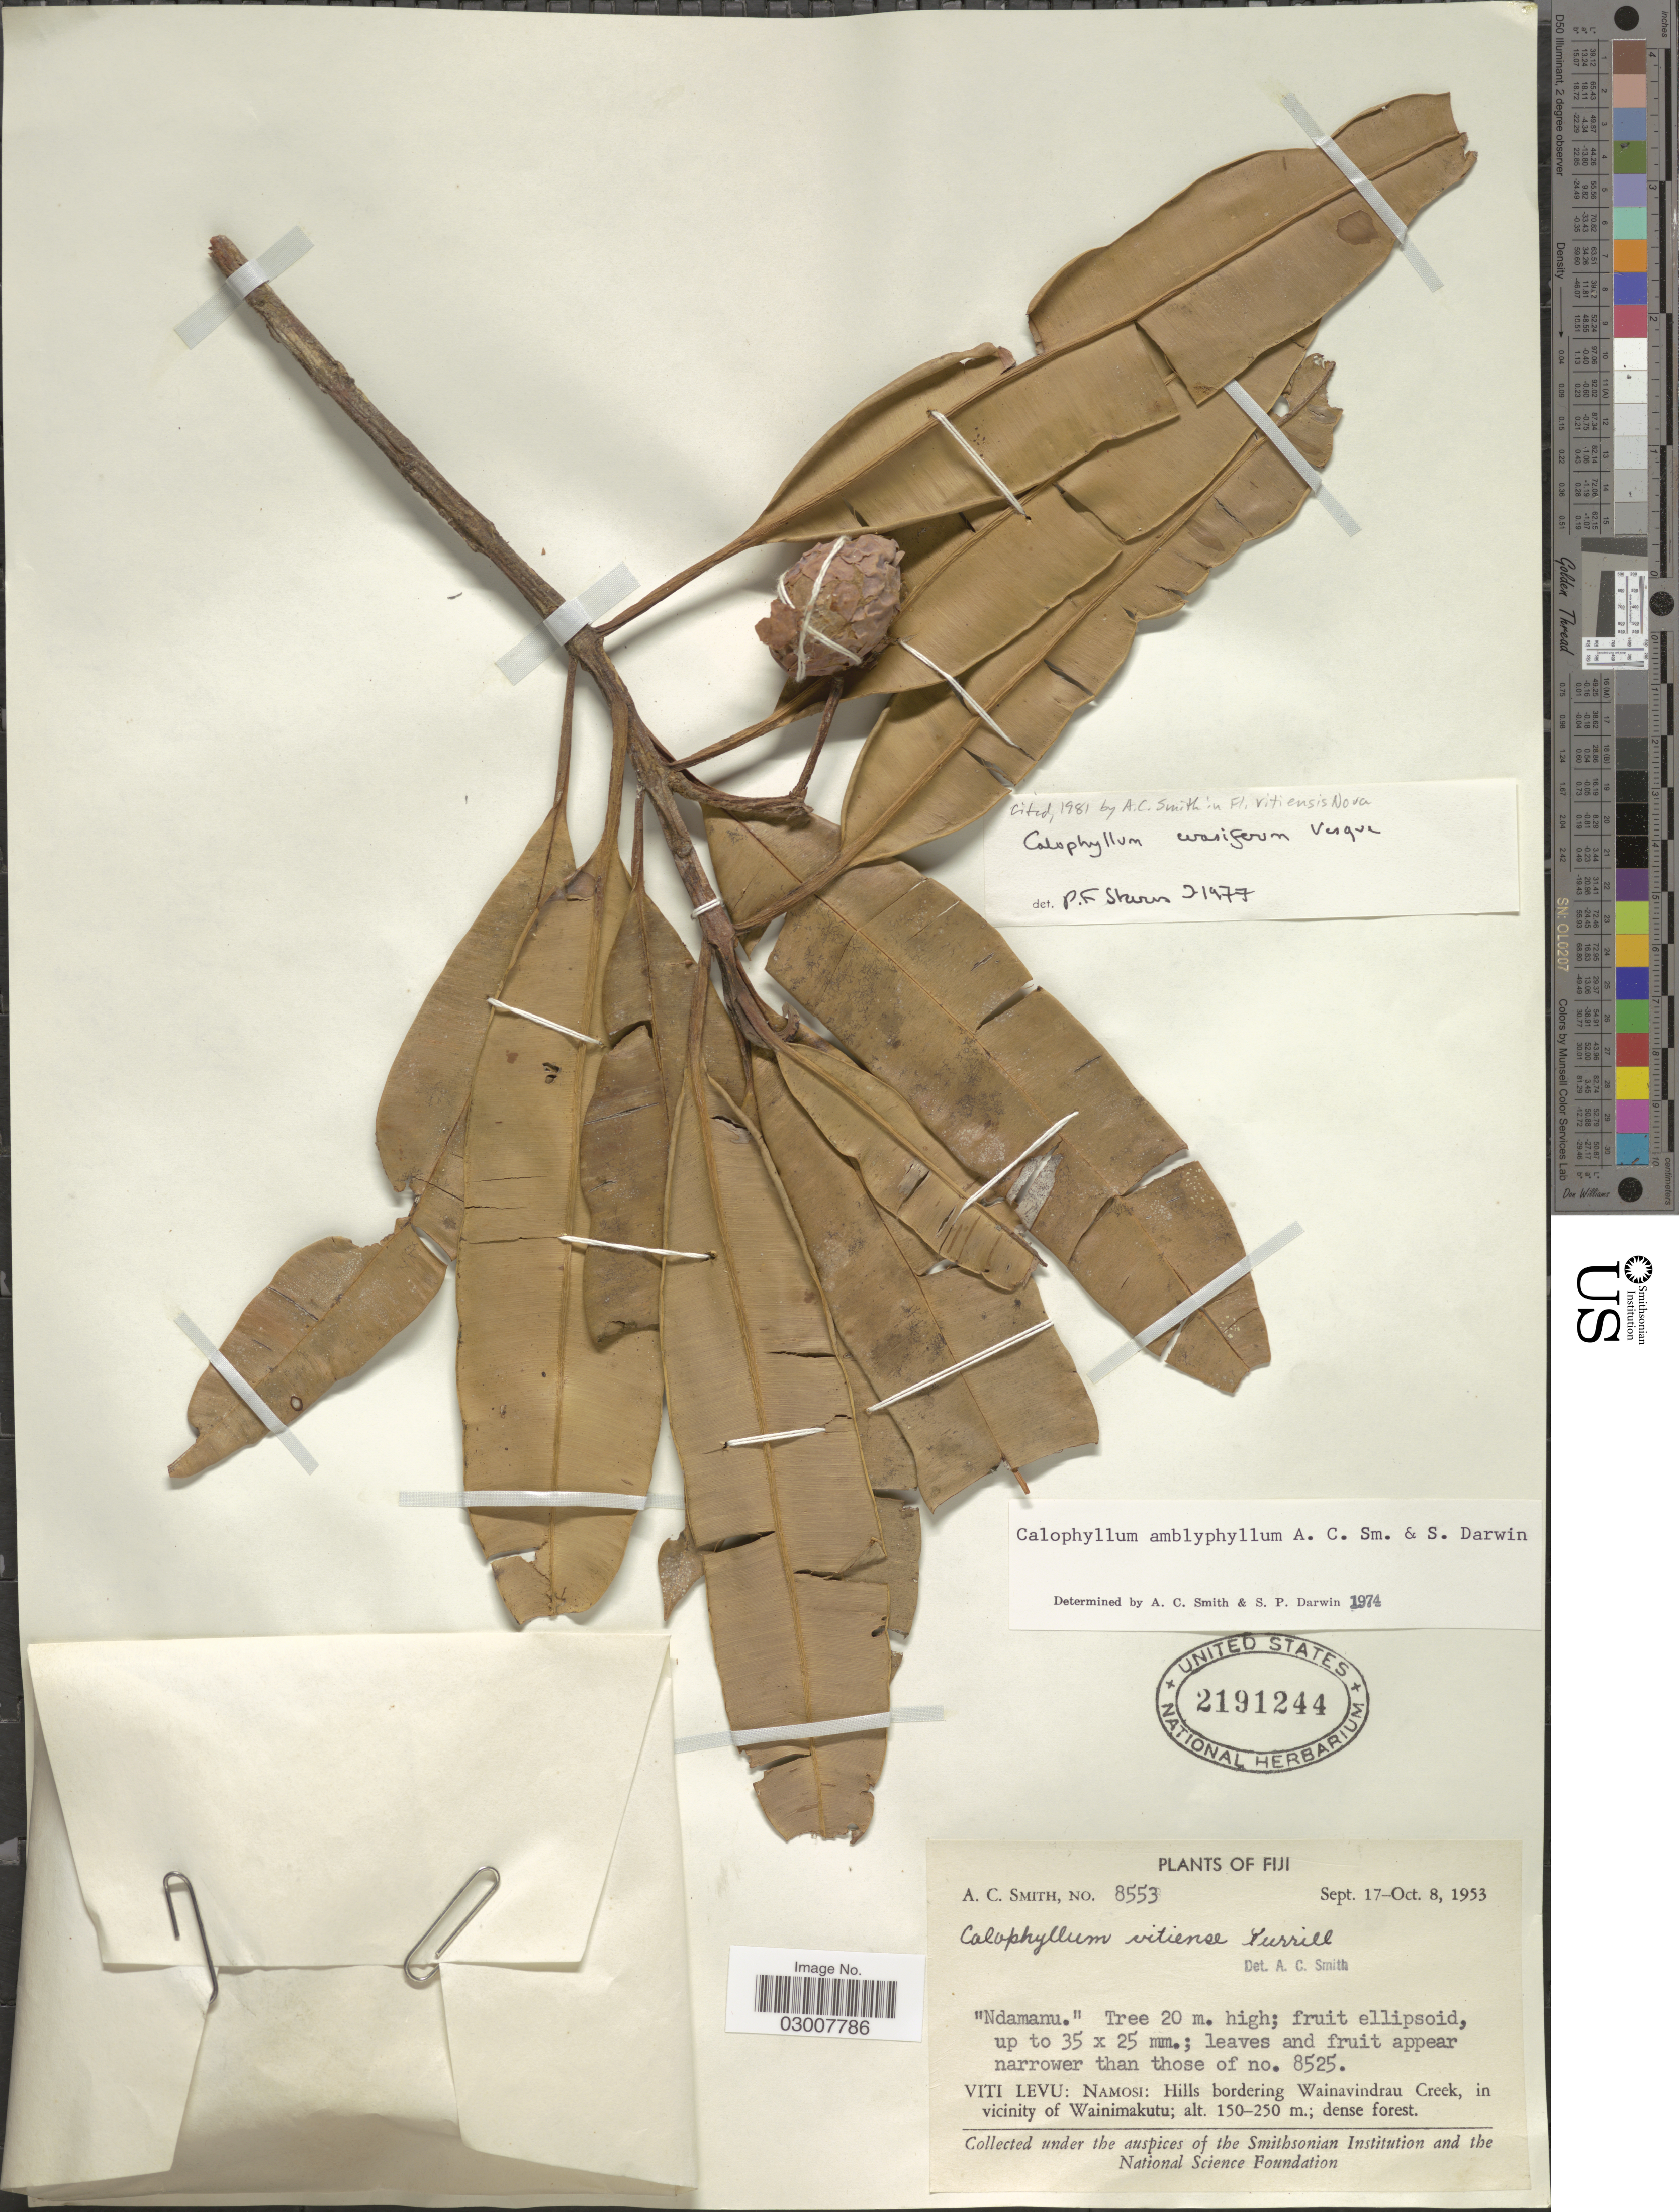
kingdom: Plantae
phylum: Tracheophyta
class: Magnoliopsida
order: Malpighiales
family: Calophyllaceae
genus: Calophyllum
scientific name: Calophyllum cerasiferum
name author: Vesque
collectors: A. C. Smith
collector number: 8553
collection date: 1953-09-17/1953-10-08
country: Fiji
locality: Viti Levu: Namosi: Hills bordering Wainavindrau Creek, in vicinity of Wainimakutu.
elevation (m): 150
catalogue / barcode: US 2191244